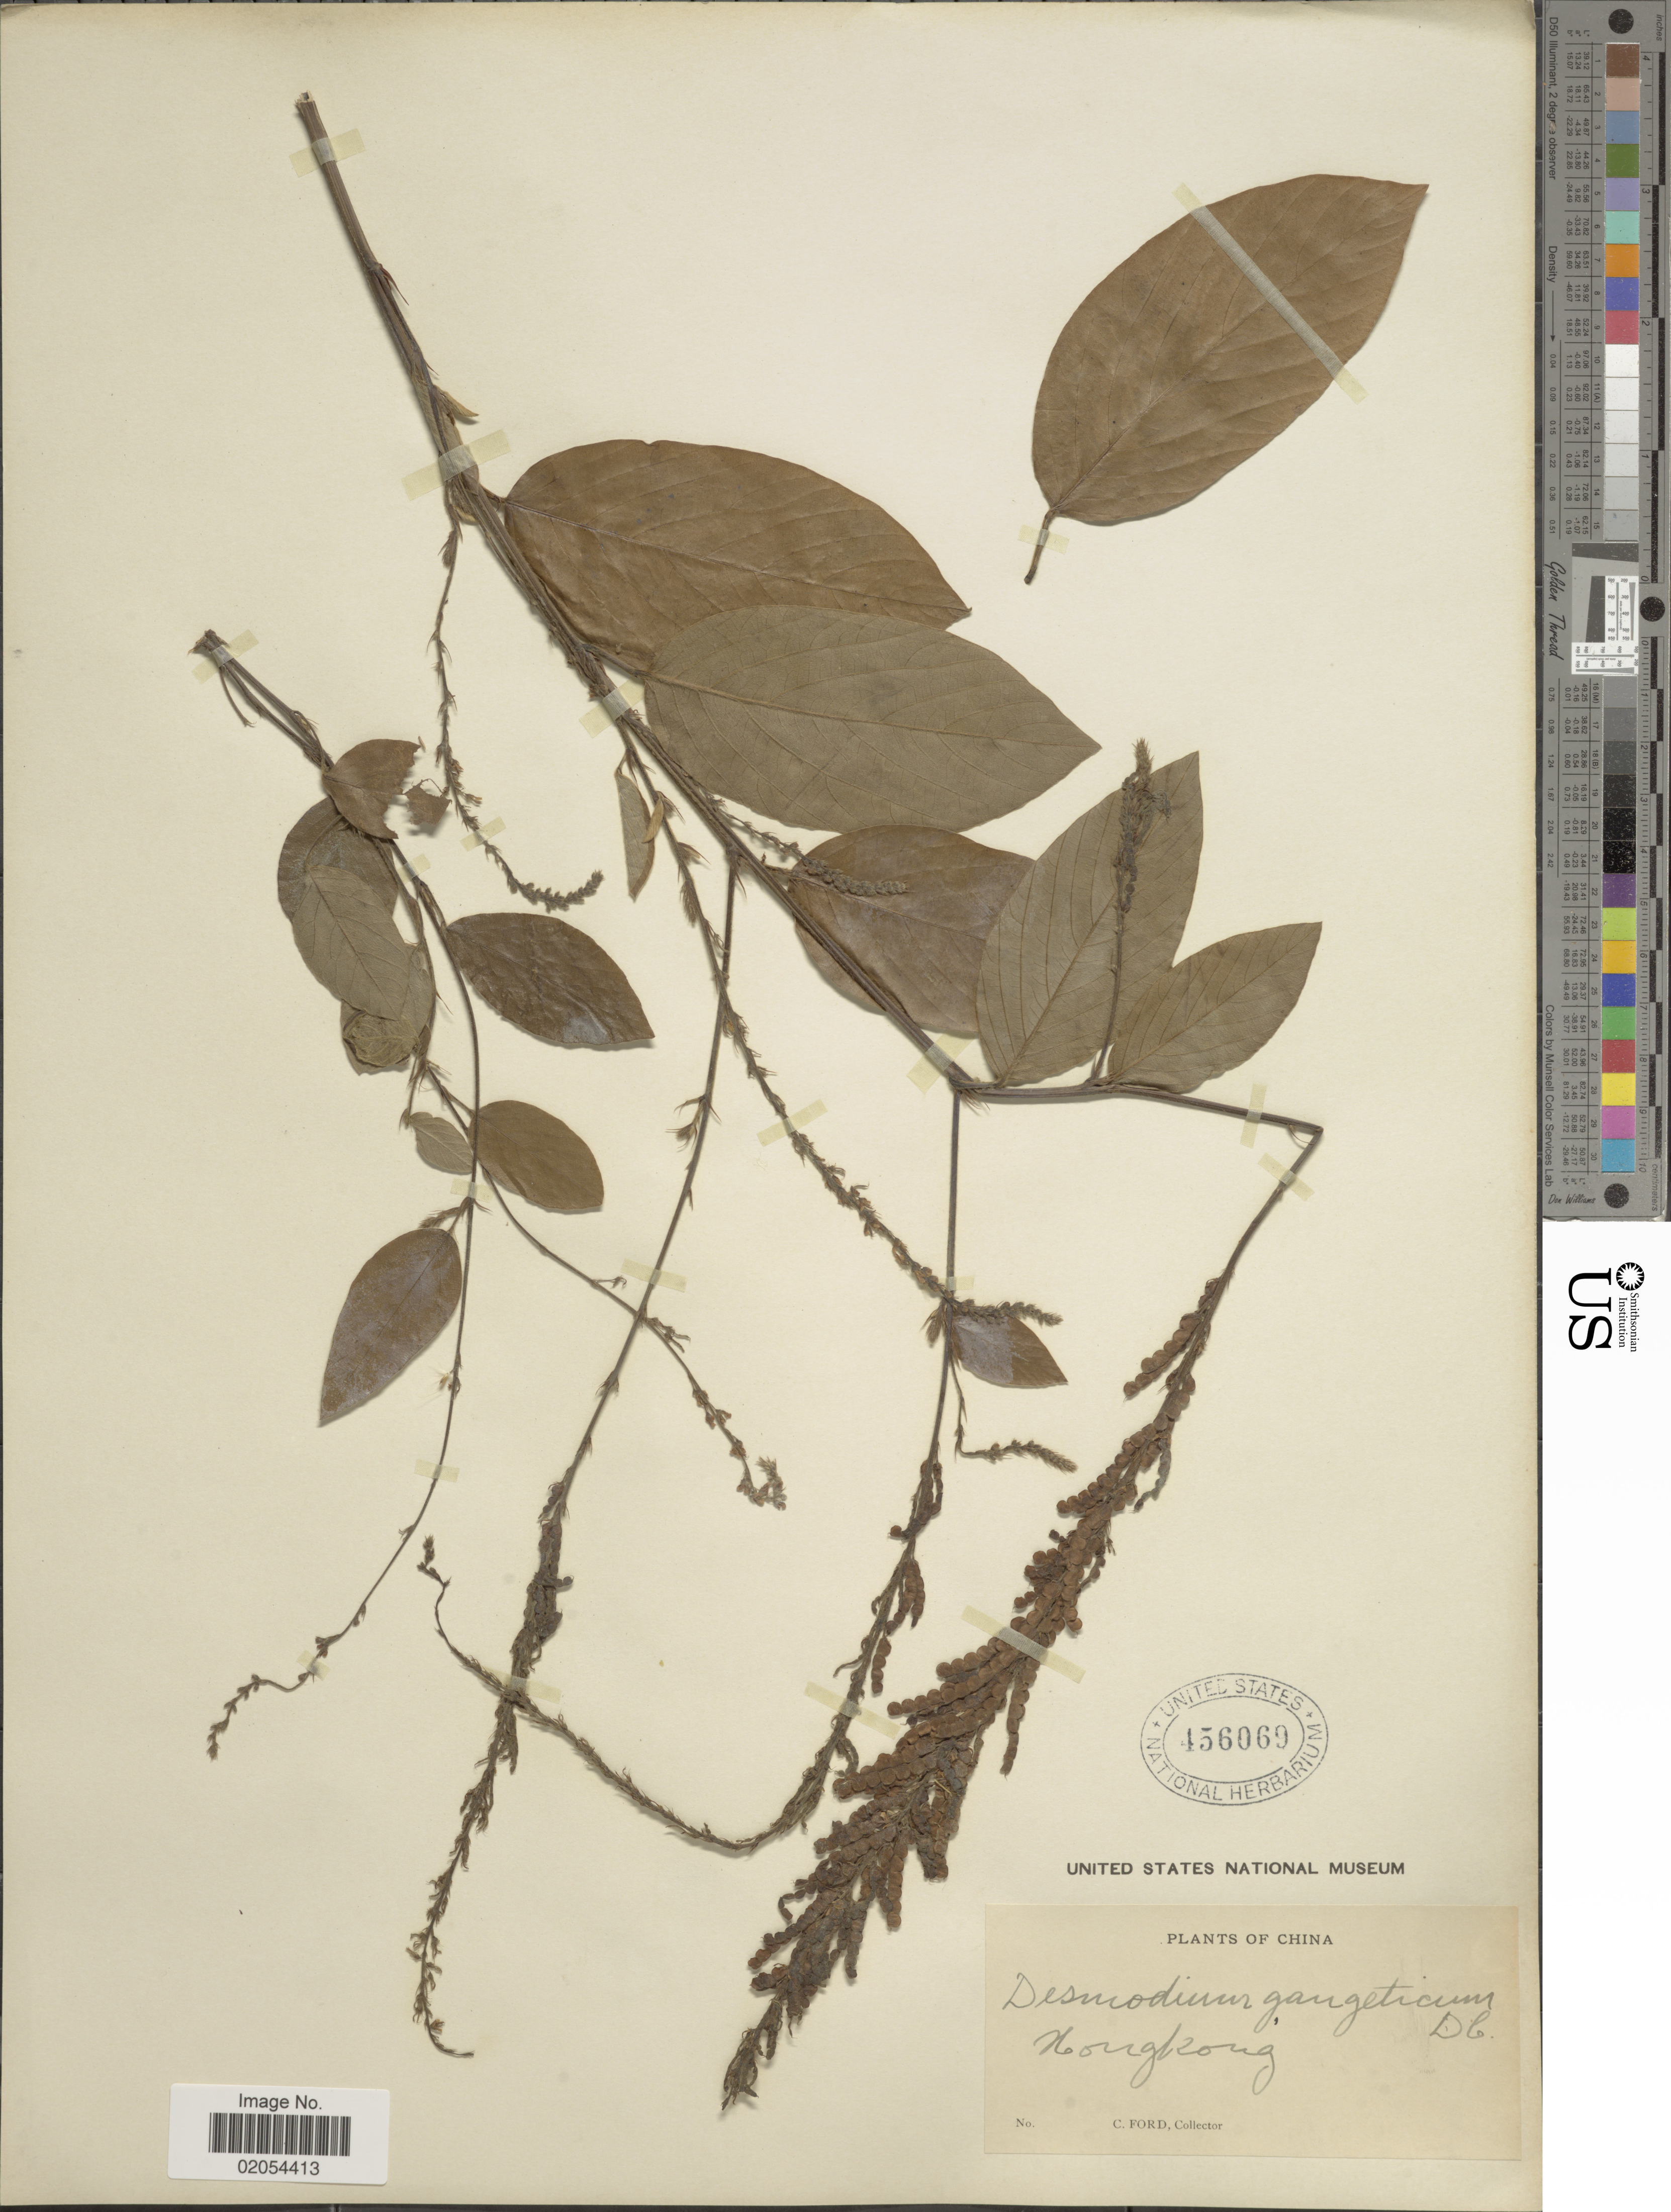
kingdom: Plantae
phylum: Tracheophyta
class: Magnoliopsida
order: Fabales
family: Fabaceae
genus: Pleurolobus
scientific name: Pleurolobus gangeticus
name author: (L.) J. St.-Hil. ex H. Ohashi & K. Ohashi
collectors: C. Ford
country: China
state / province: Hong Kong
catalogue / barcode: US 456069